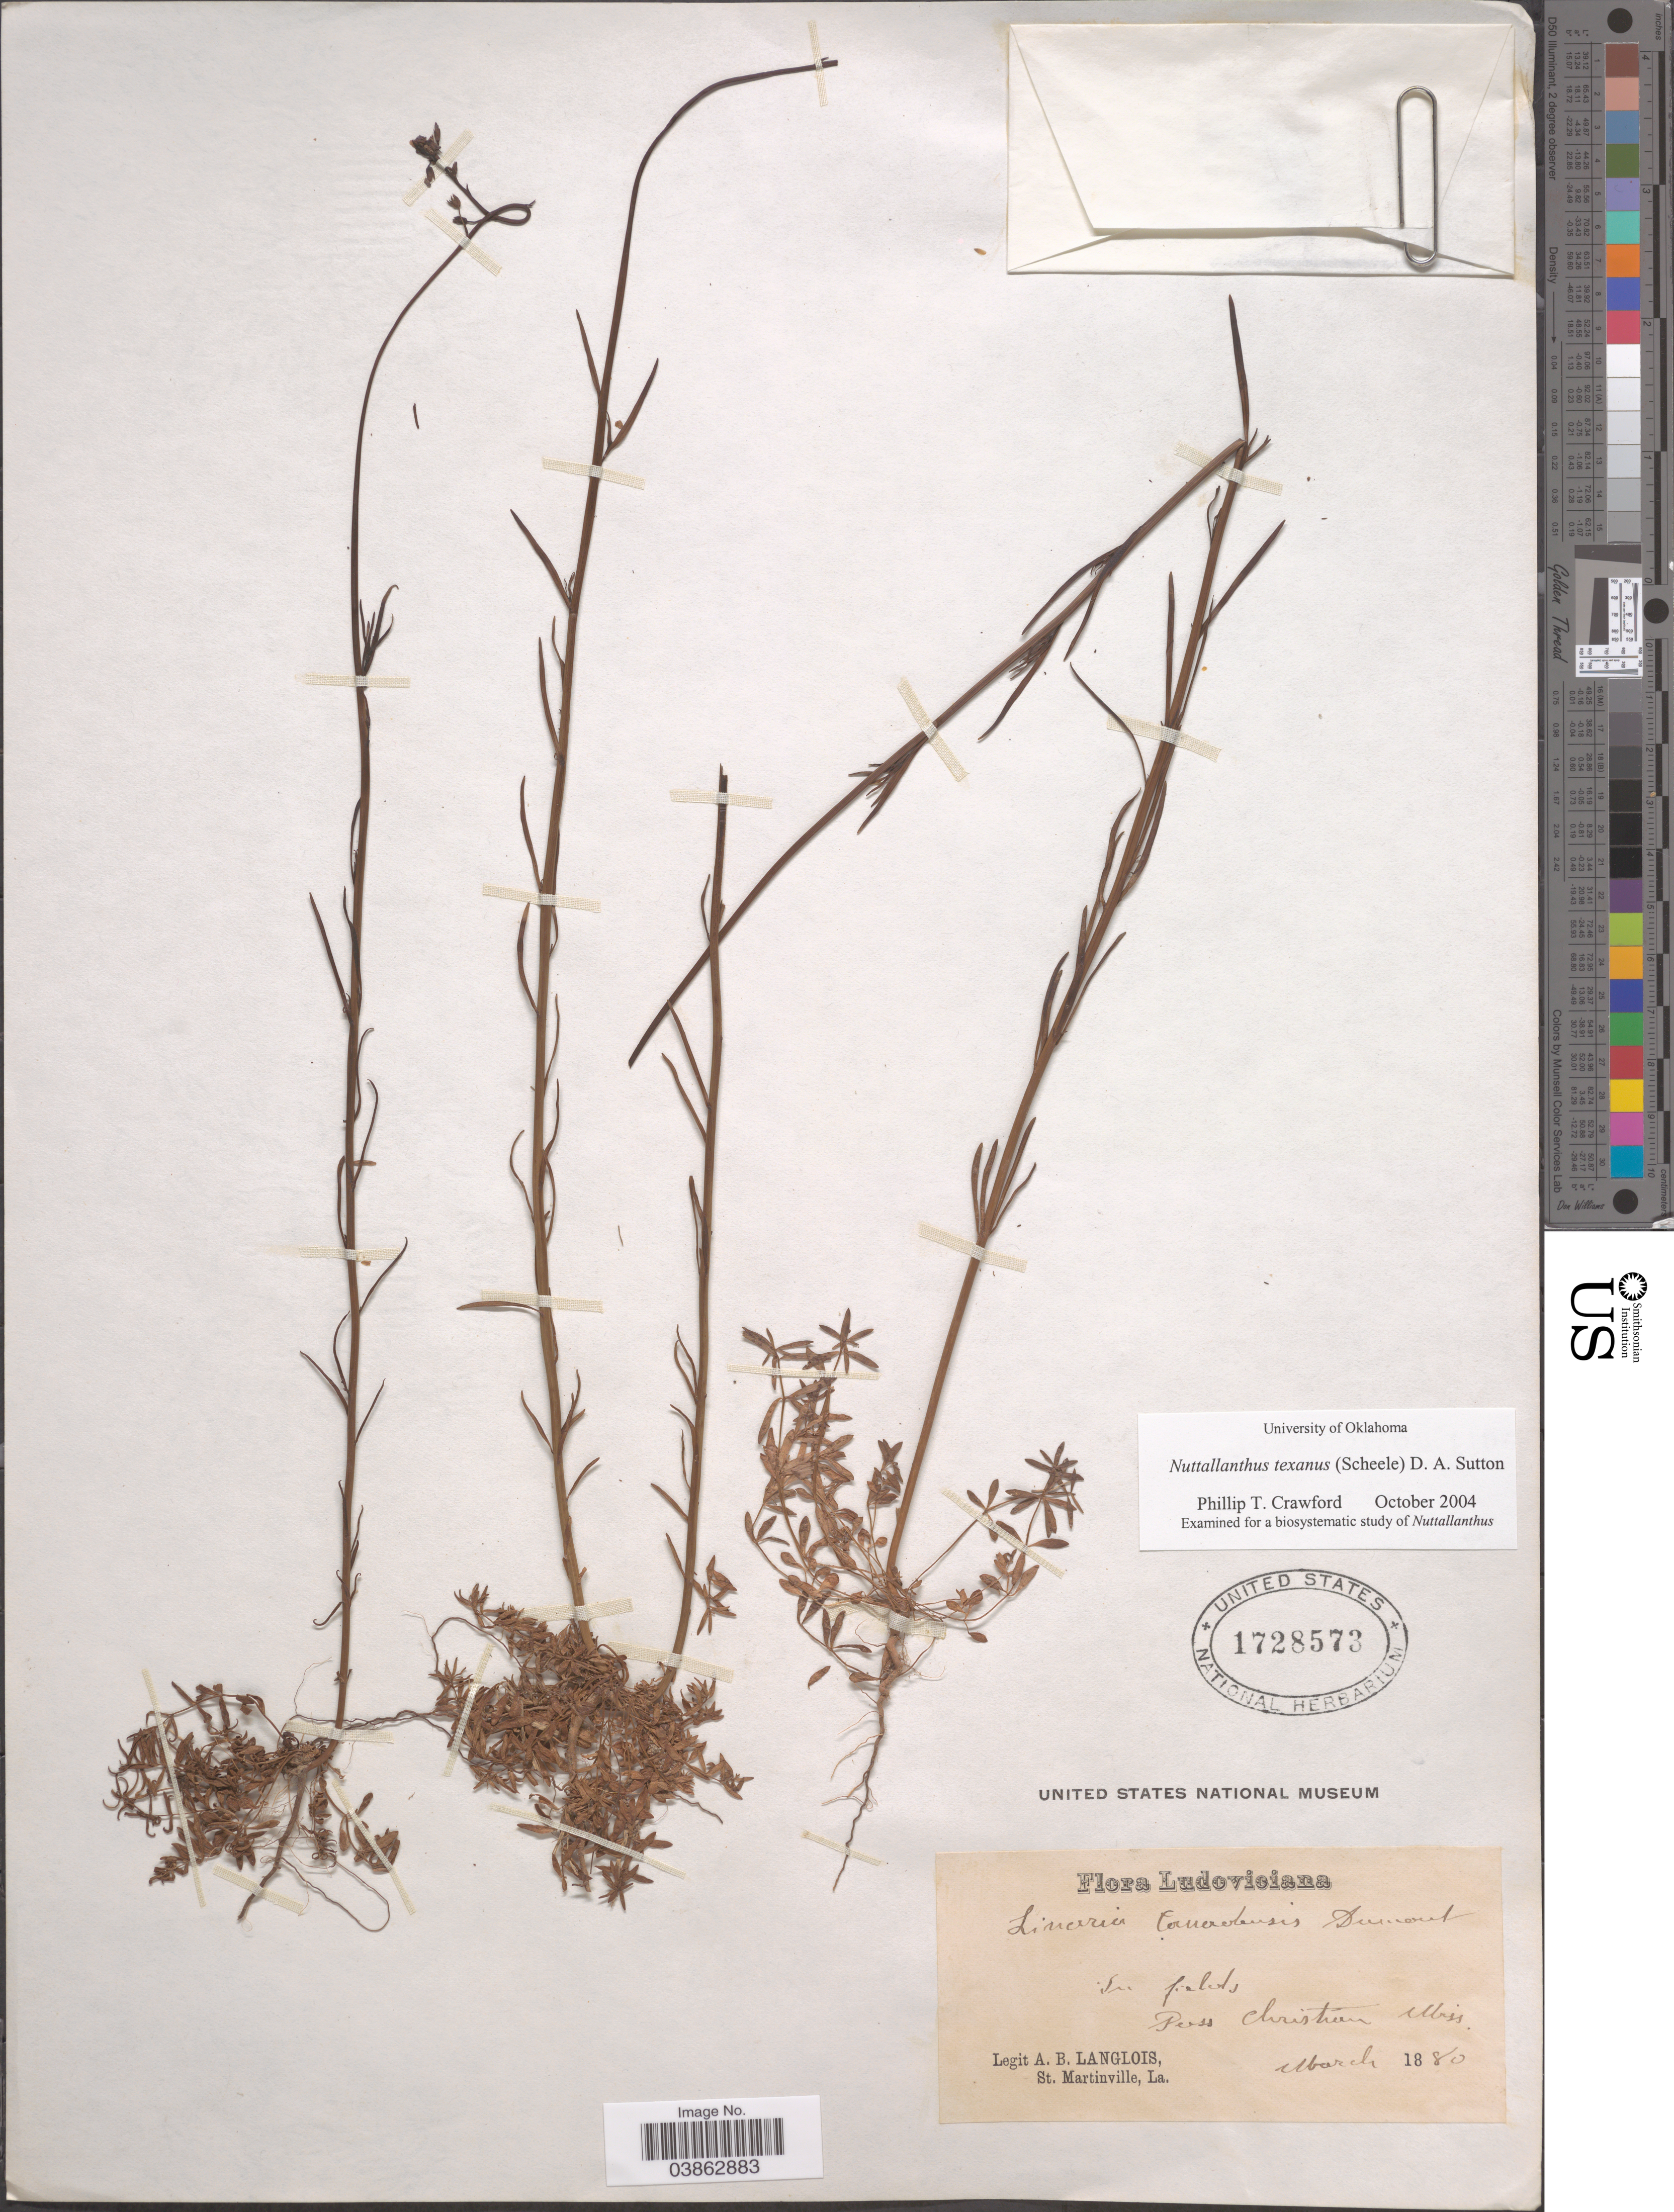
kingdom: Plantae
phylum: Tracheophyta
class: Magnoliopsida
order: Lamiales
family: Plantaginaceae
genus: Linaria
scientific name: Linaria texana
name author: Scheele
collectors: A. Langlois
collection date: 1880-03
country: United States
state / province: Mississippi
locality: Ludoviciana. In fields, Pass Christian.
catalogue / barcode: US 1728573